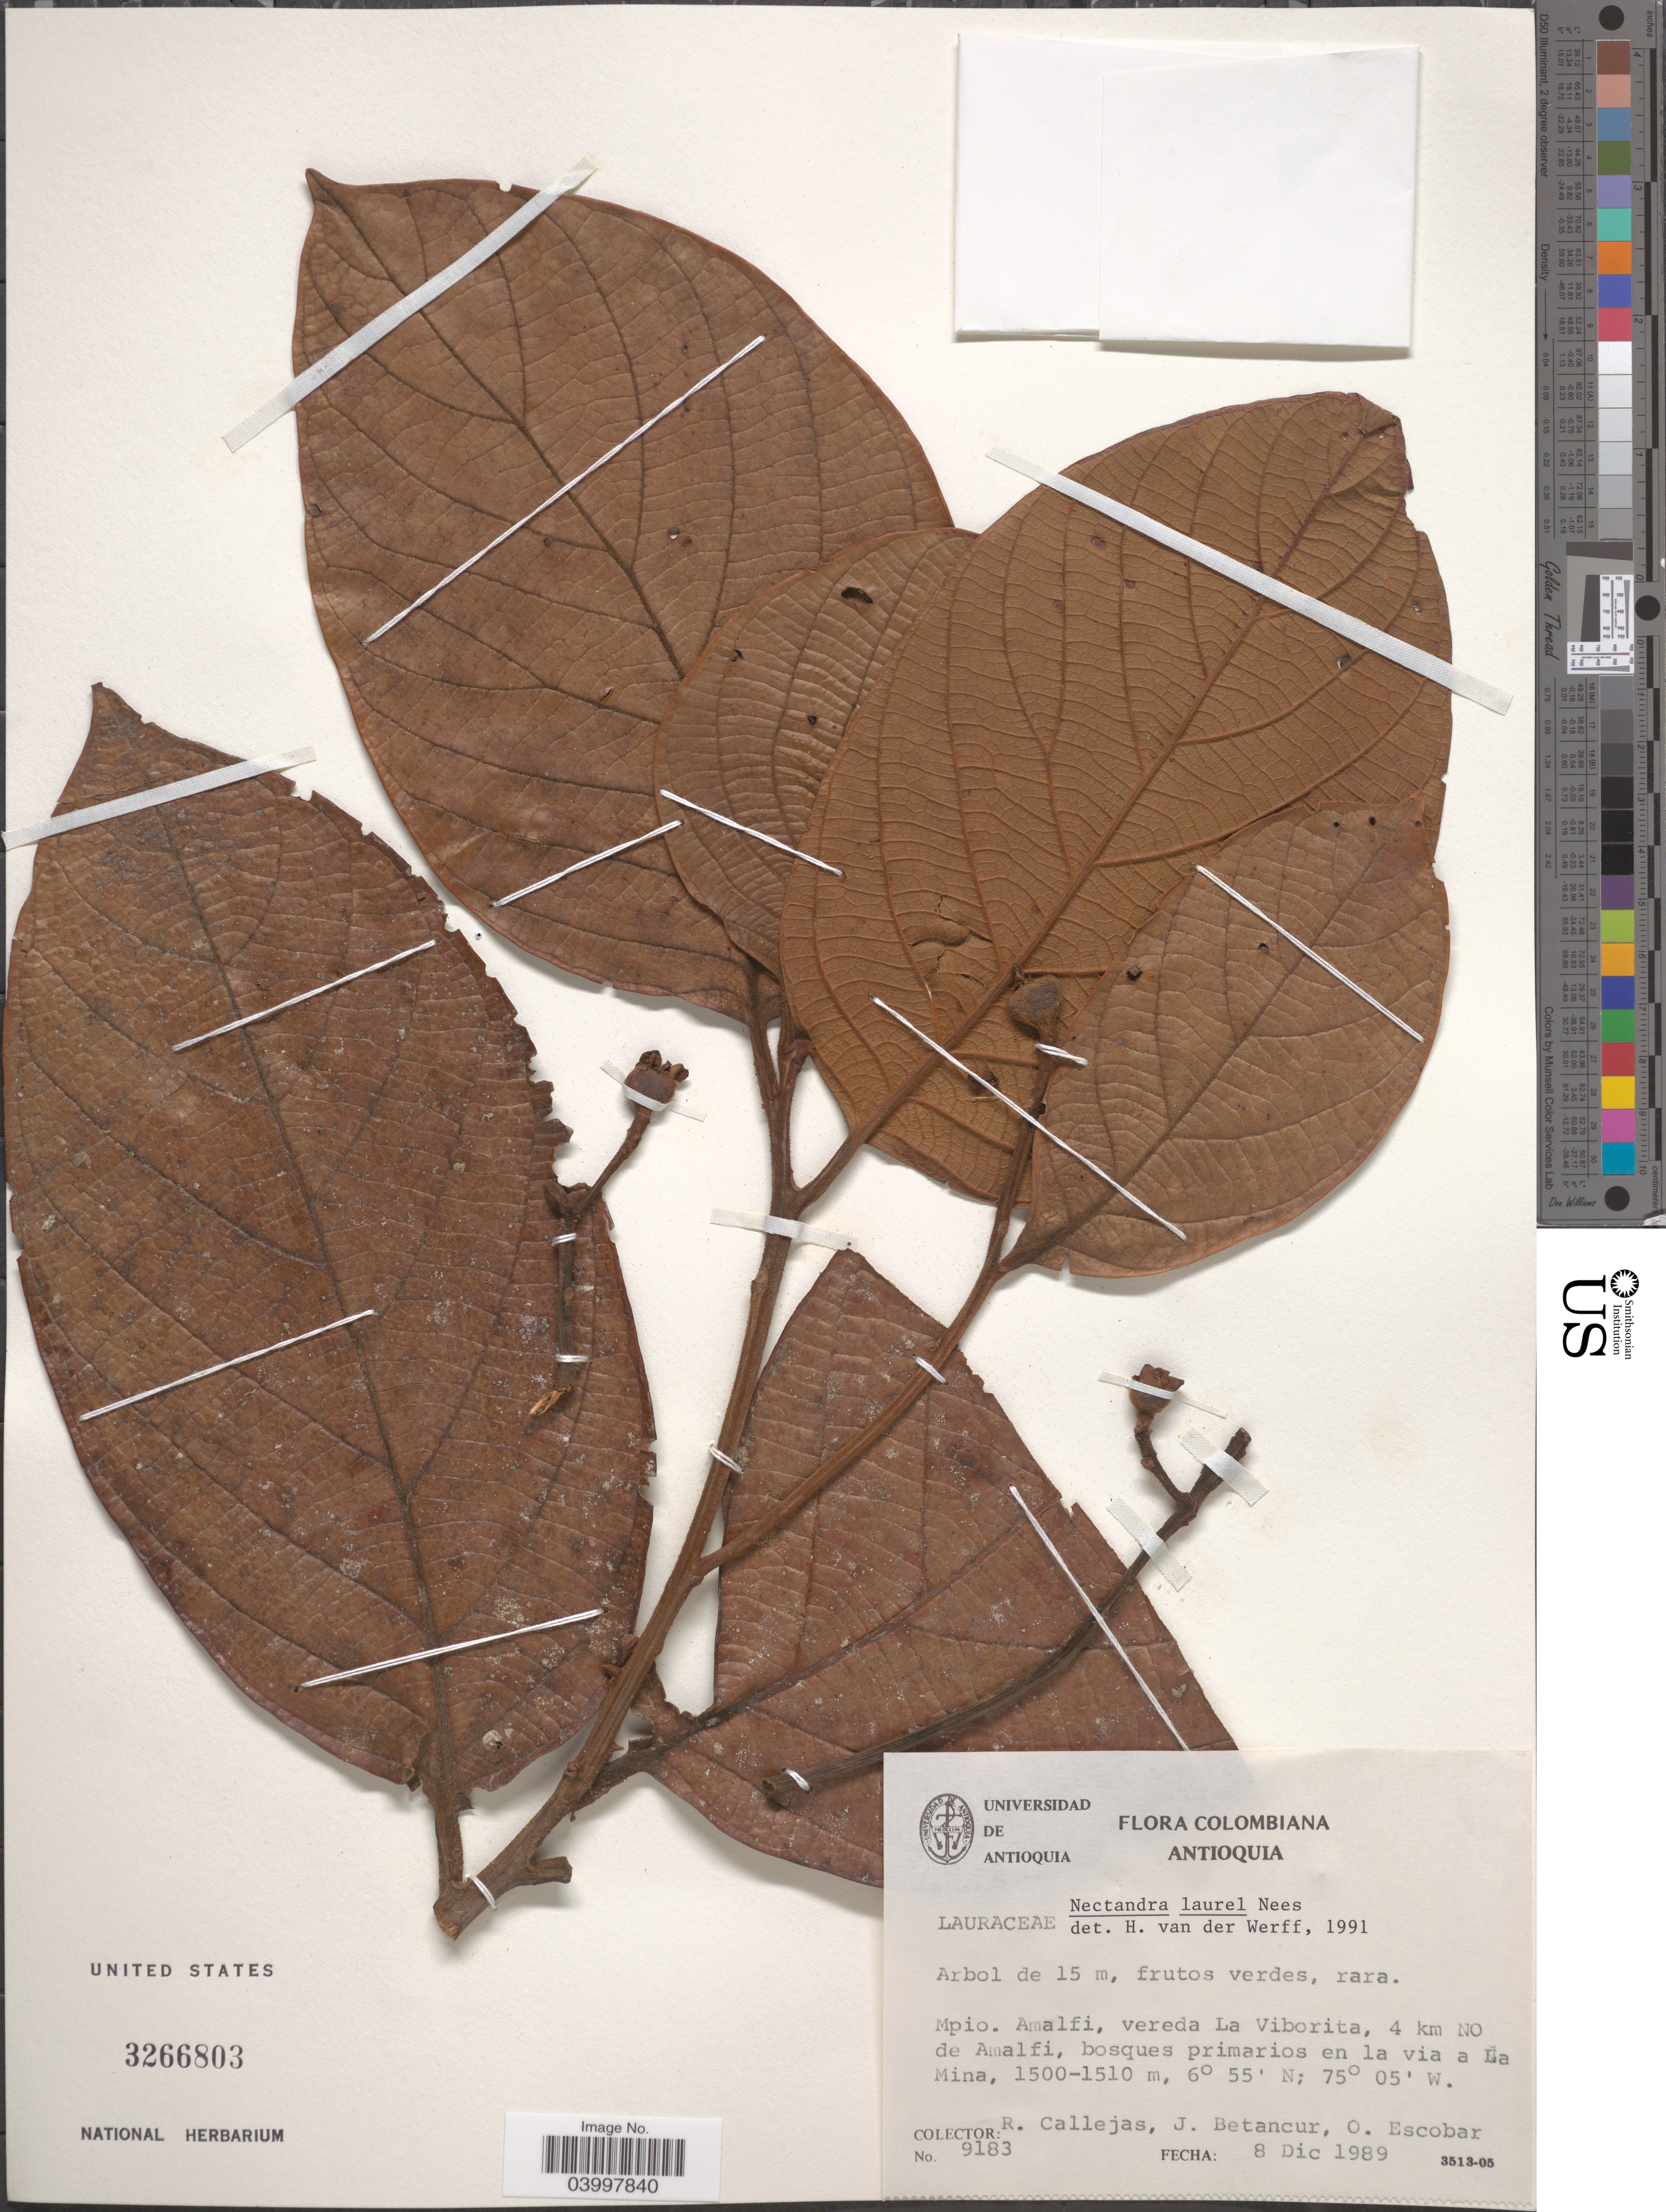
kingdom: Plantae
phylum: Tracheophyta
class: Magnoliopsida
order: Laurales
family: Lauraceae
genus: Nectandra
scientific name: Nectandra laurel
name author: Nees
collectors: R. Callejas, J. Betancur & O. Escobar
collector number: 9183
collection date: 1989-12-08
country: Colombia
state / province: Antioquia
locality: Mpio. Amalfi, vereda La Viborita, 4 km NO de Amalfi, bosques primarios en la via a La Mina.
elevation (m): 1500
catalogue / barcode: US 3266803